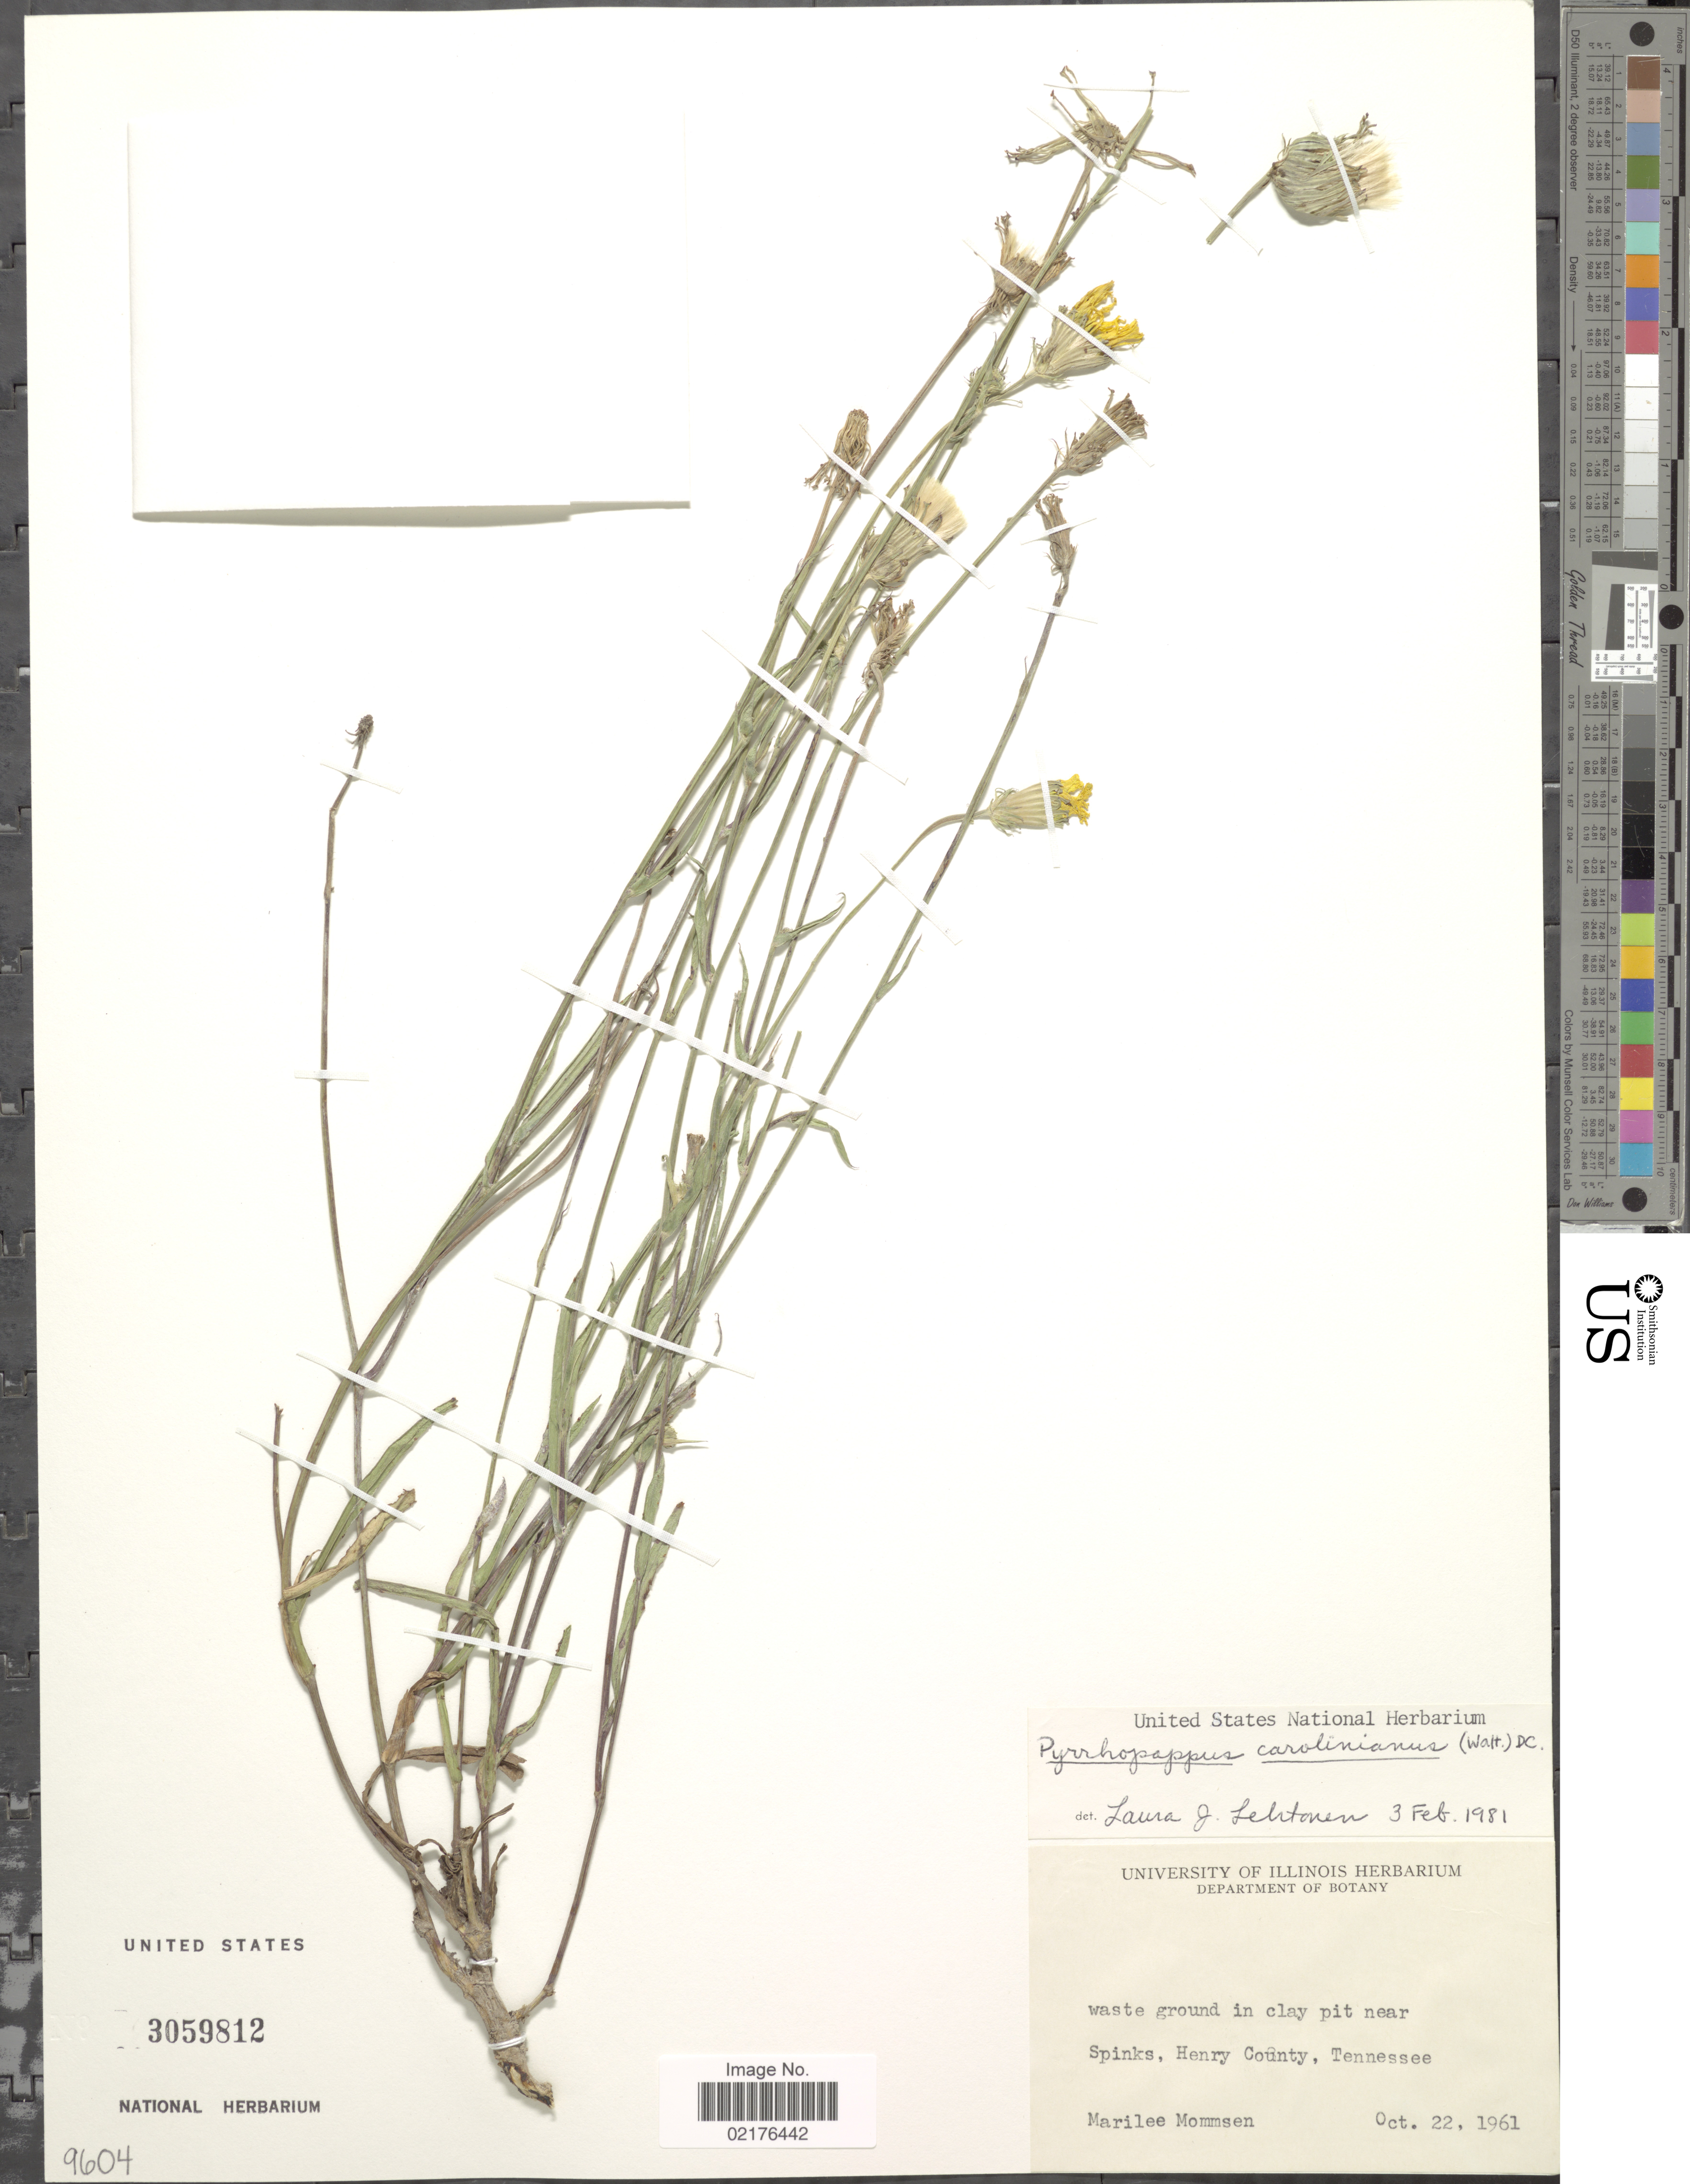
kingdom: Plantae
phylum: Tracheophyta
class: Magnoliopsida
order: Asterales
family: Asteraceae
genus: Pyrrhopappus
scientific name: Pyrrhopappus carolinianus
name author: (Walter) DC.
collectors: M. Mommsen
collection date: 1961-10-22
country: United States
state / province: Tennessee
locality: Spinks, Henry County, Tennessee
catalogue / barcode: US 3059812